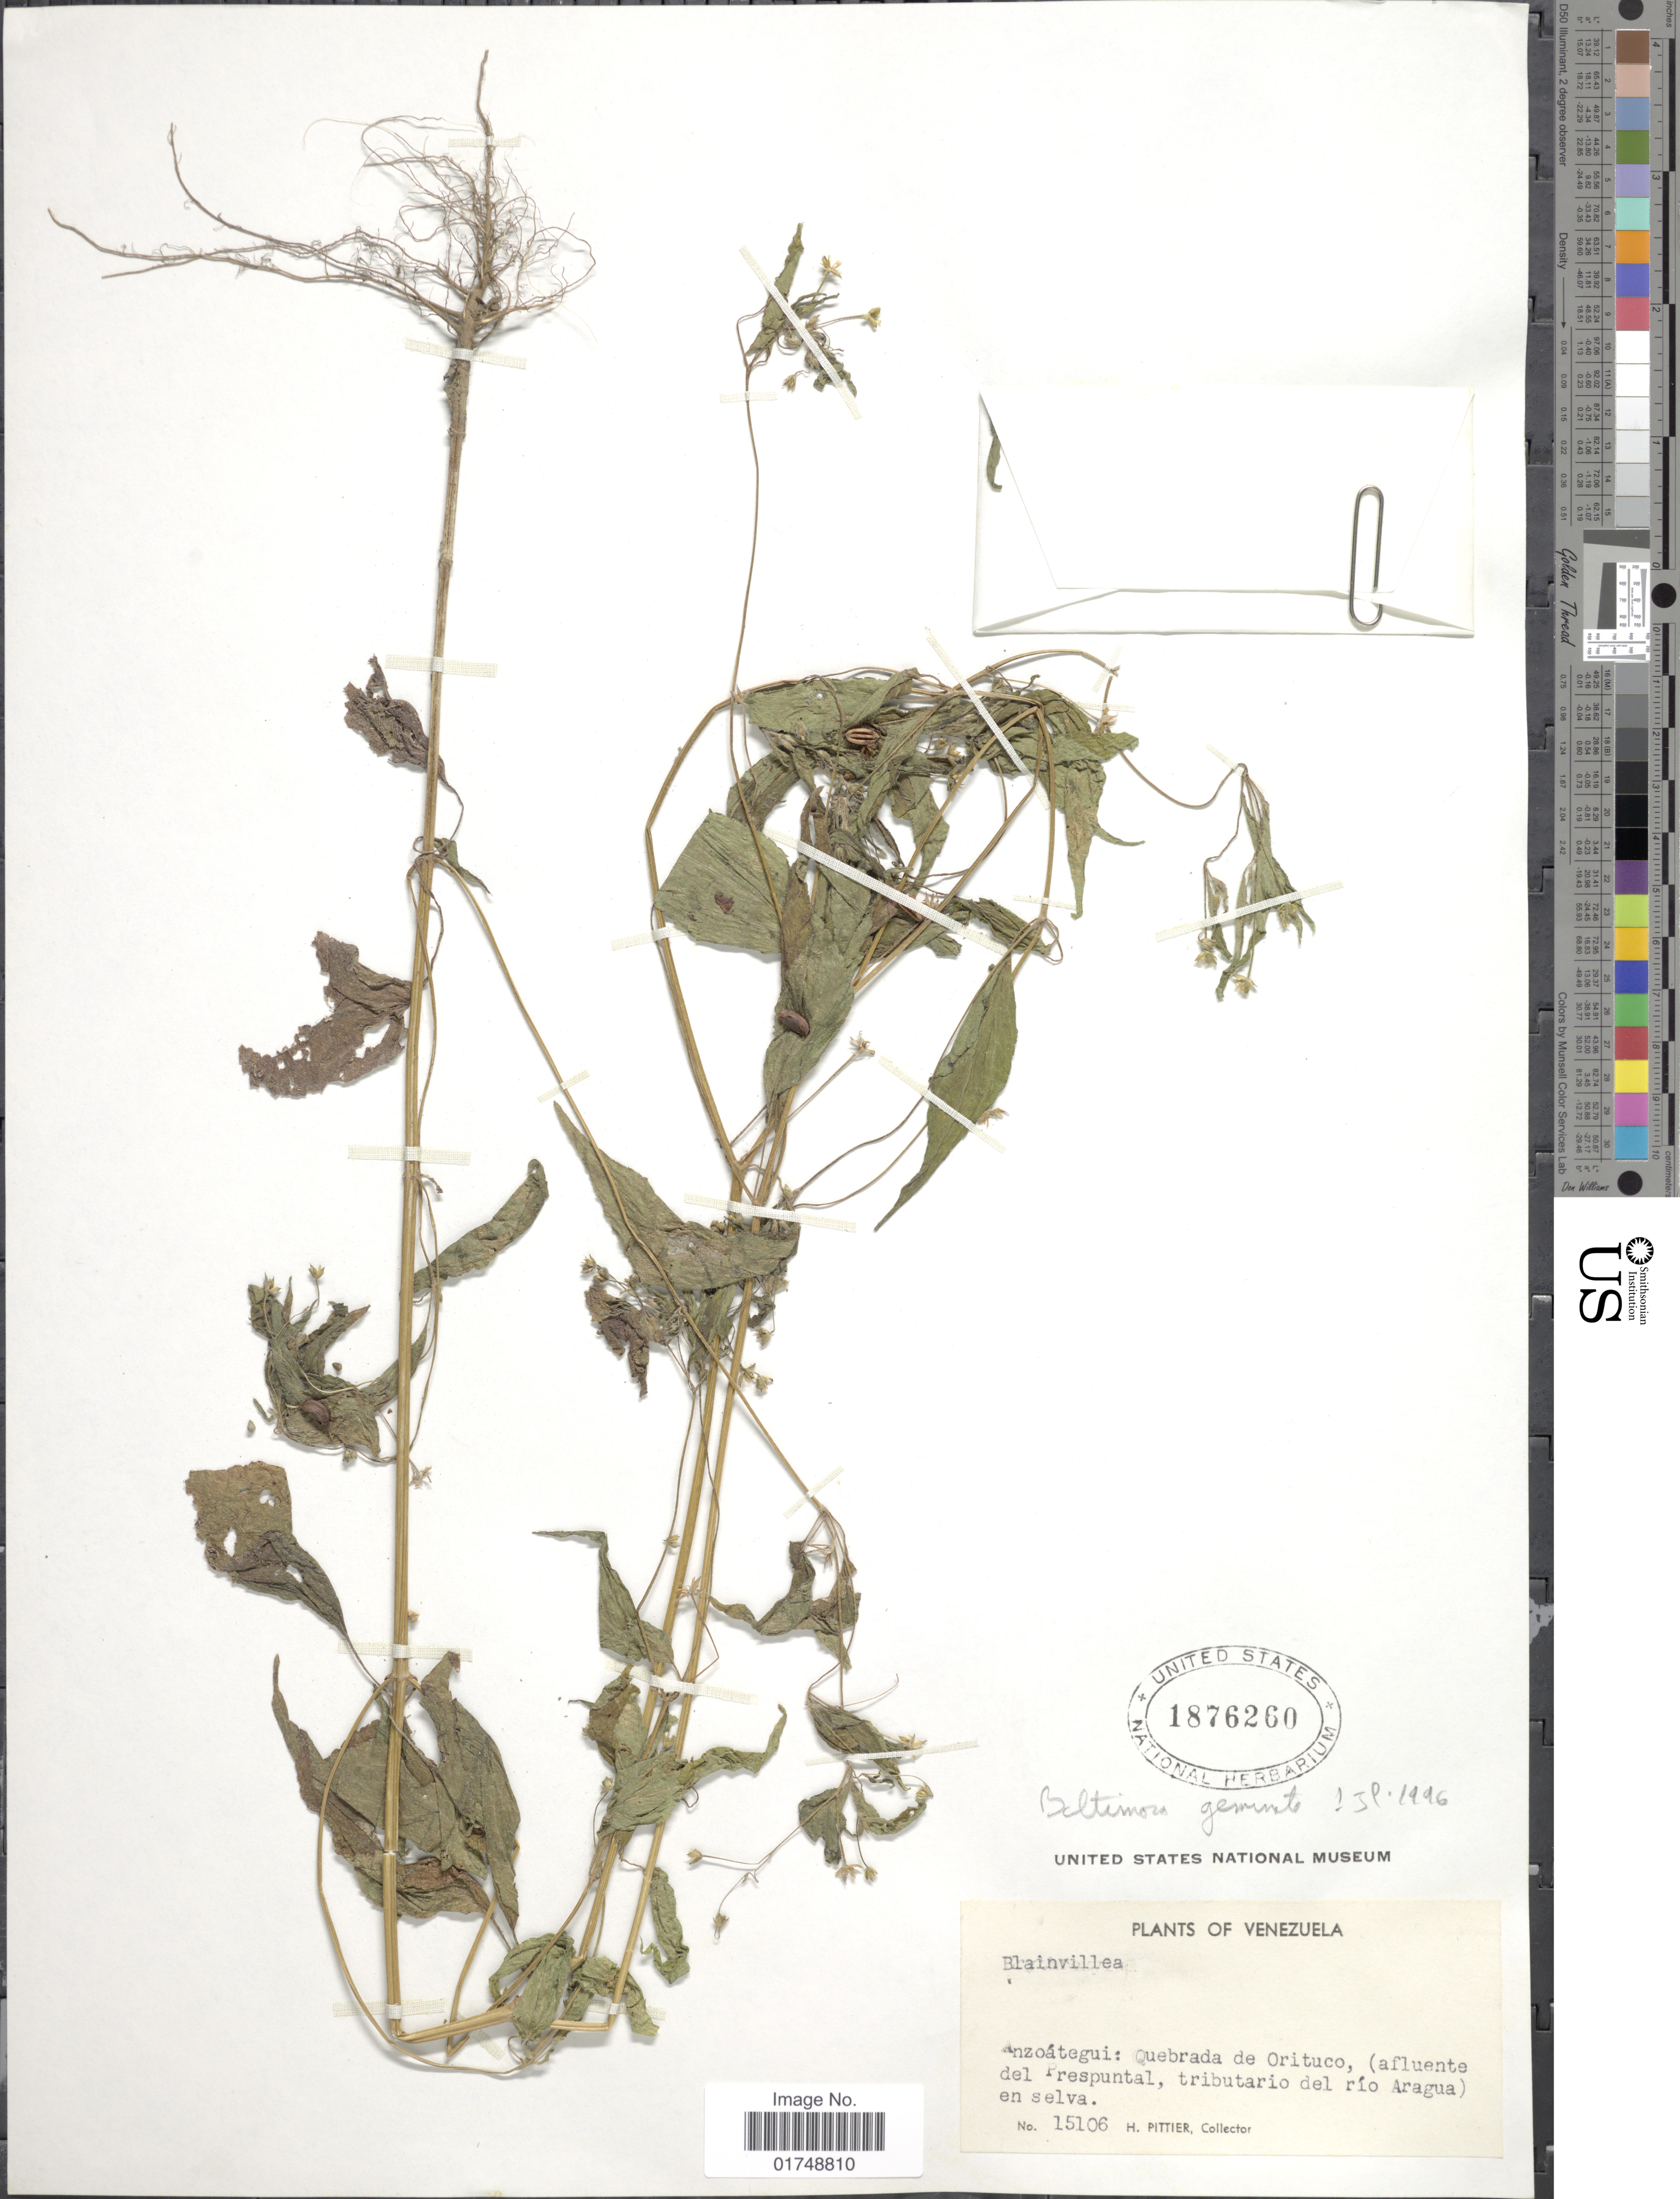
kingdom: Plantae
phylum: Tracheophyta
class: Magnoliopsida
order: Asterales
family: Asteraceae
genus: Baltimora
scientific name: Baltimora geminata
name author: (Brandegee) Stuessy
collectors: H. F. Pittier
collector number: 15106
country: Venezuela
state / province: Anzoategui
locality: Quebrada de Orituco, (afluente del Prepuntal, tributario del rio Aragua) en selva.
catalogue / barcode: US 1876260